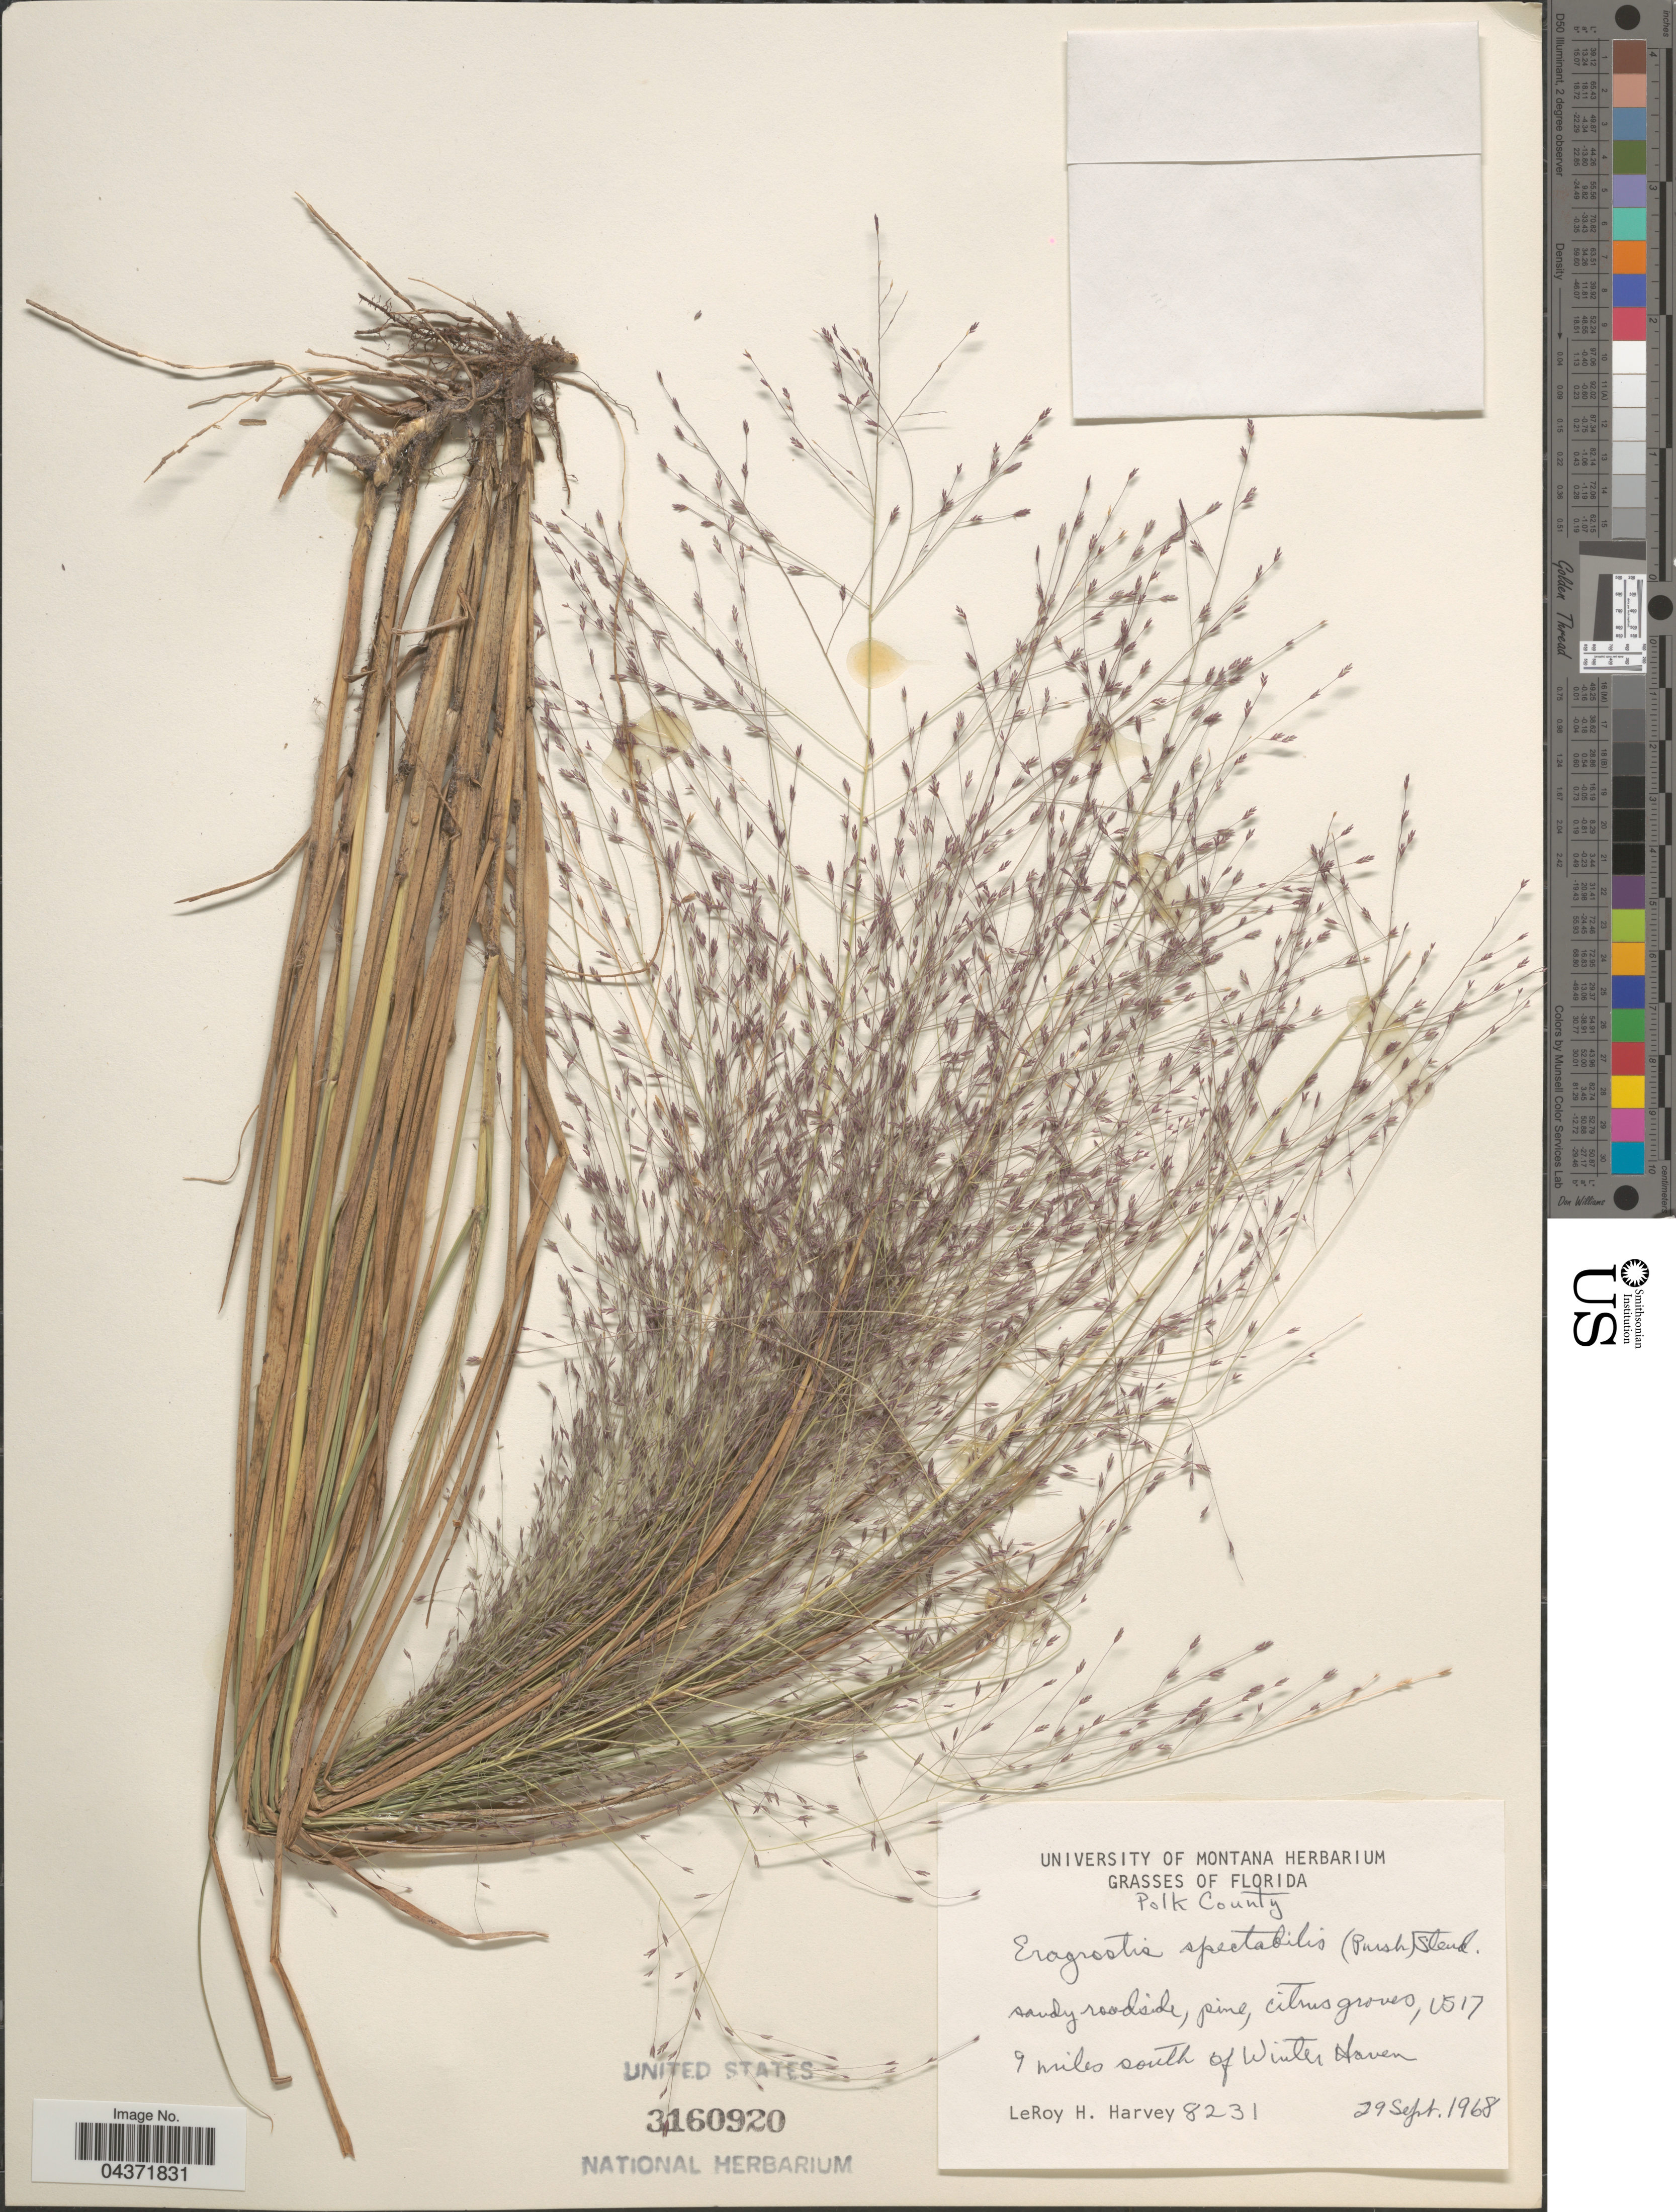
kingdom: Plantae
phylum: Tracheophyta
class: Liliopsida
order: Poales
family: Poaceae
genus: Eragrostis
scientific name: Eragrostis spectabilis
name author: (Pursh) Steud.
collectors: L. H. Harvey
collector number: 8231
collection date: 1968-09-29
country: United States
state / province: Florida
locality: Polk County. Citrus groves, US17. 9 miles south of Winter Haven.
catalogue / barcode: US 3160920